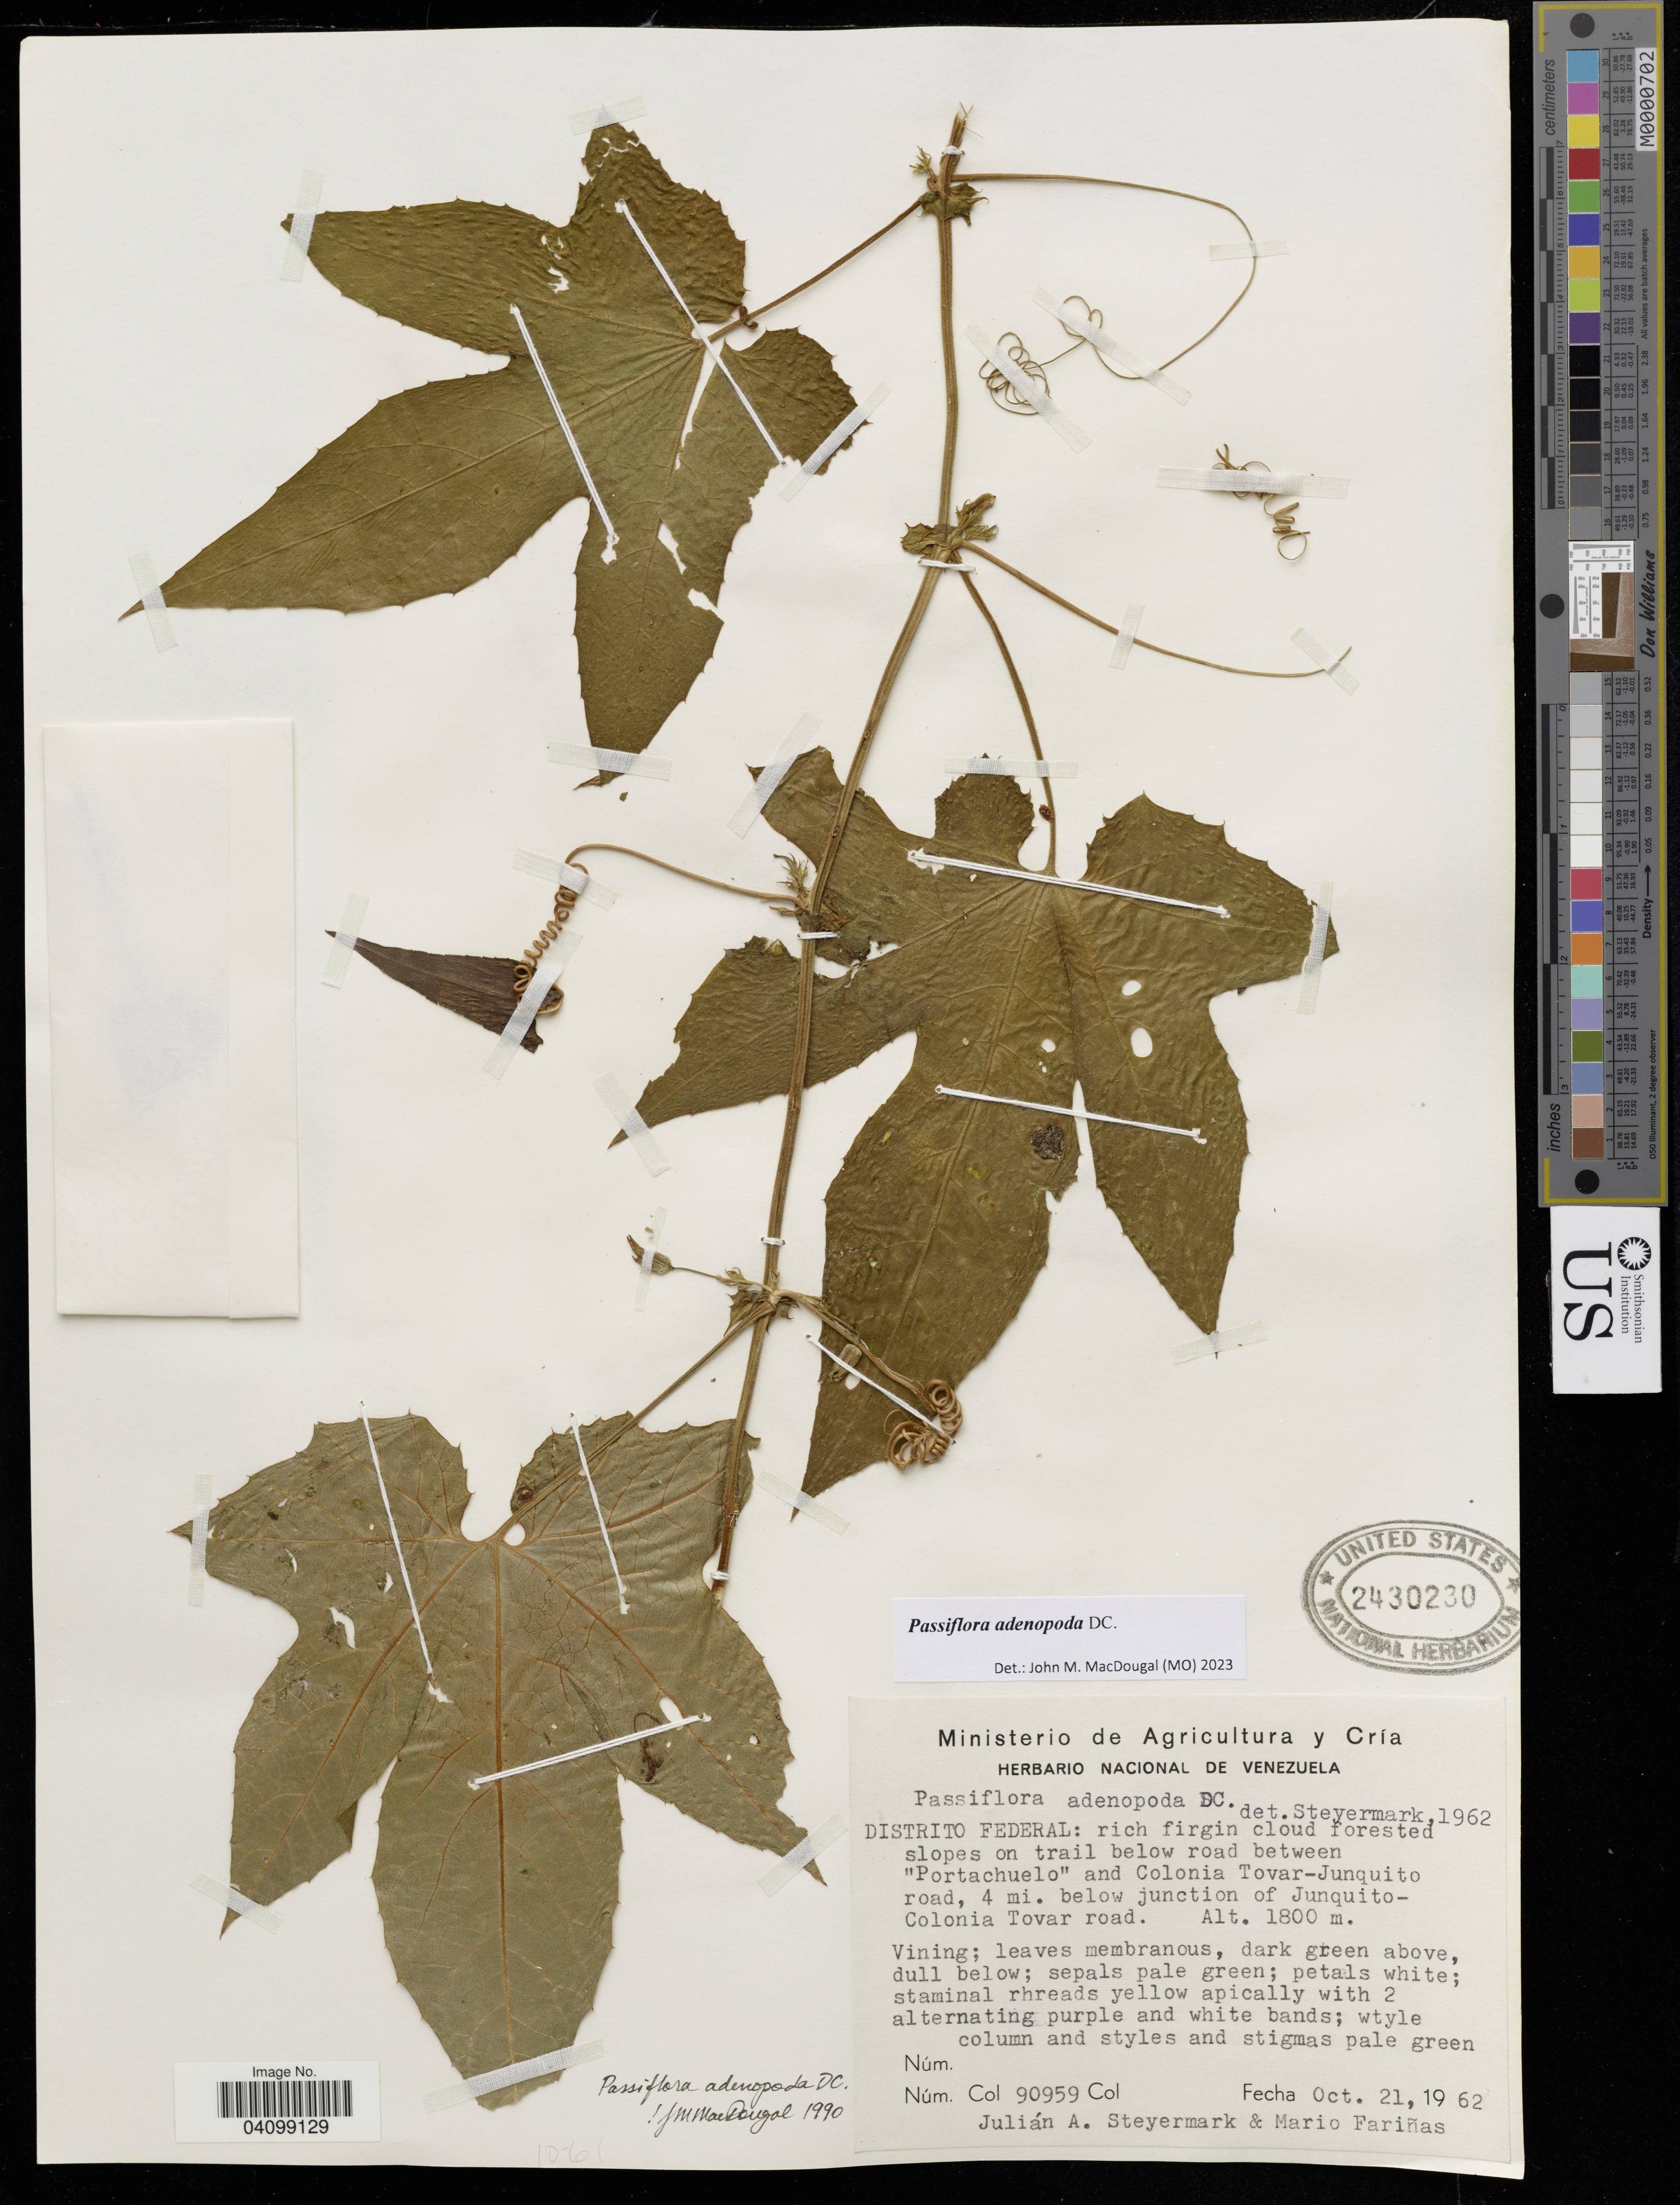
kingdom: Plantae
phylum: Tracheophyta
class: Magnoliopsida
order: Malpighiales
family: Passifloraceae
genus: Passiflora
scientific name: Passiflora adenopoda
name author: DC.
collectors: J. Steyermark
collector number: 90959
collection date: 1962-10-21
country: Venezuela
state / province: Federal Capital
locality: Rich firgin cloud forested slopes on trail below road between "Portachuelo" and Colonia Tovar-Junquito road, 4 mi. below junction of Junquito-Colonia Tovar road.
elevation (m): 1800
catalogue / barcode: US 2430230